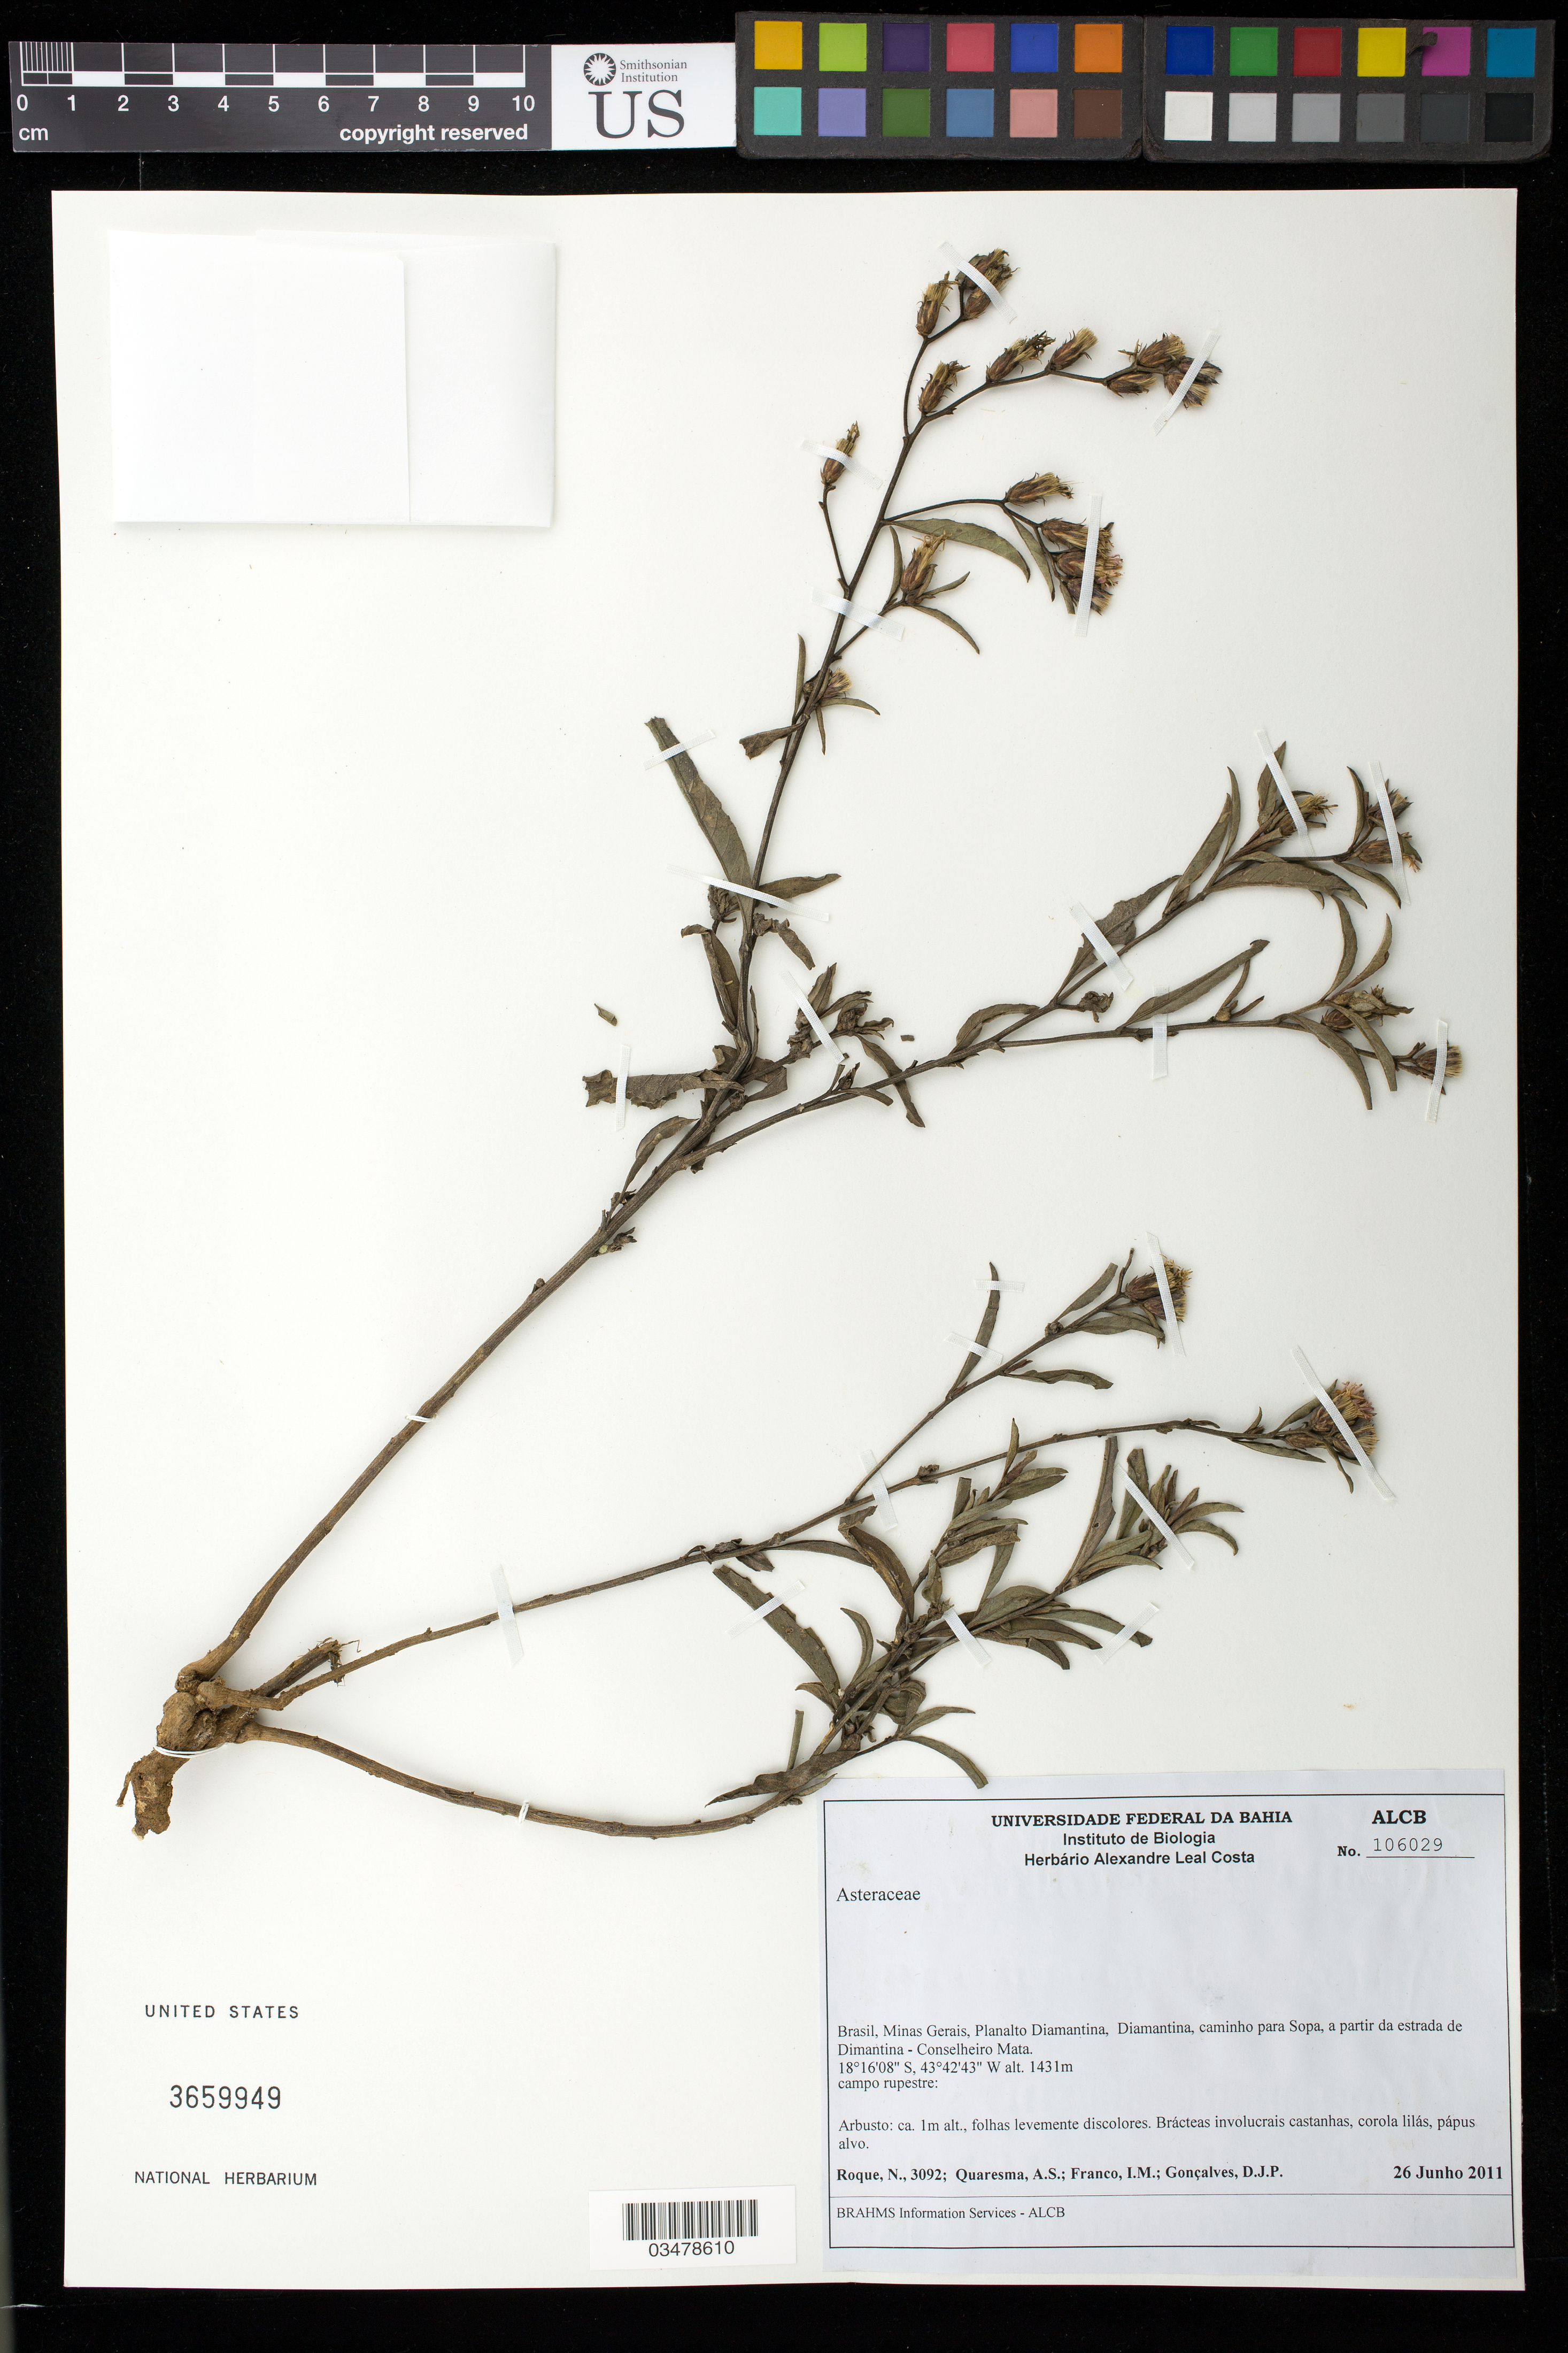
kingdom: Plantae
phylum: Tracheophyta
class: Magnoliopsida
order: Asterales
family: Asteraceae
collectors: N. Roque, A. Quaresma, I. Franco & D. Gonçalves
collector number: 3092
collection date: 2011-06-26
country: Brazil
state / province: Minas Gerais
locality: Planalto Diamantina, Diamantina, caminho para Sopa, a partir da estrada de Dimantina - Conselheiro Mata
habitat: Campo rupestre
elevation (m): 1431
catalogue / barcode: US 3659949